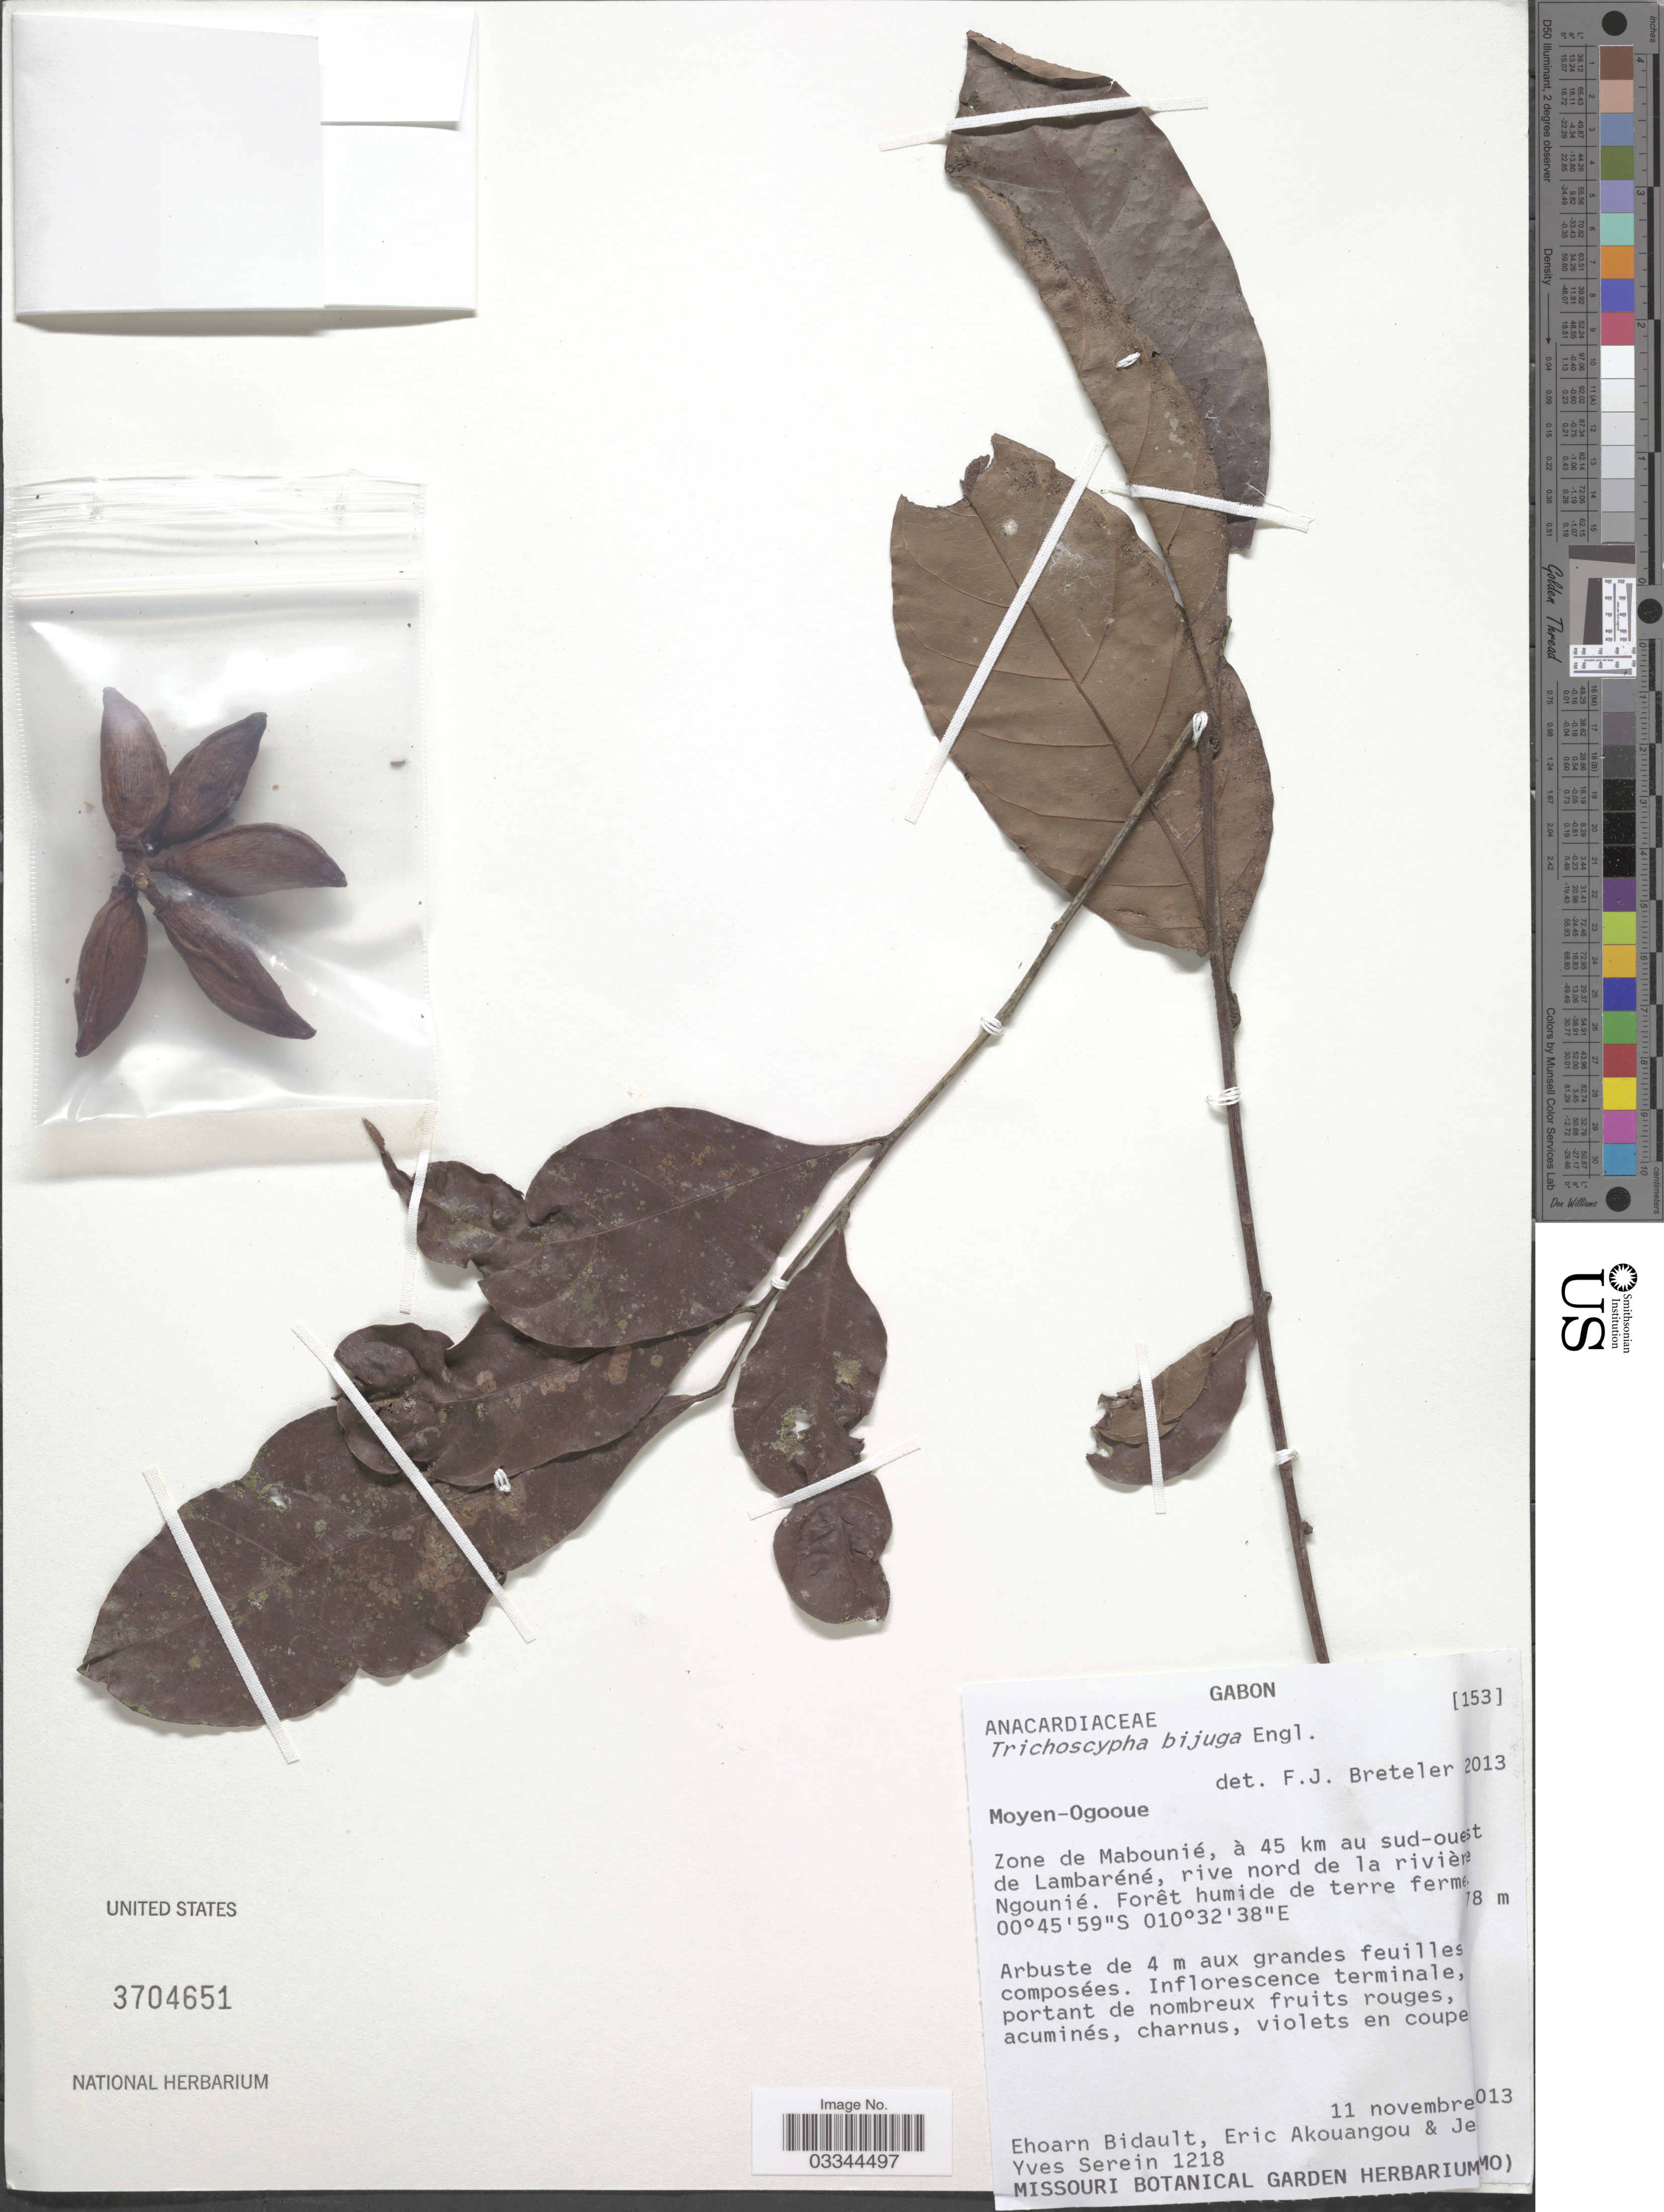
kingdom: Plantae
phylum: Tracheophyta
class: Magnoliopsida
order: Sapindales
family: Anacardiaceae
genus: Trichoscypha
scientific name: Trichoscypha bijuga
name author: Engl.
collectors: E. Bidault, E. Akouangou & J. Serein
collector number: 1218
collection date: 2013-11-11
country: Gabon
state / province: Moyen-Ogooue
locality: Zone de Mabounié, à 45 km au sud-ouest de Lambaréné, rive nord de la rivière Ngounié.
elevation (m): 78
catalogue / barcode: US 3704651